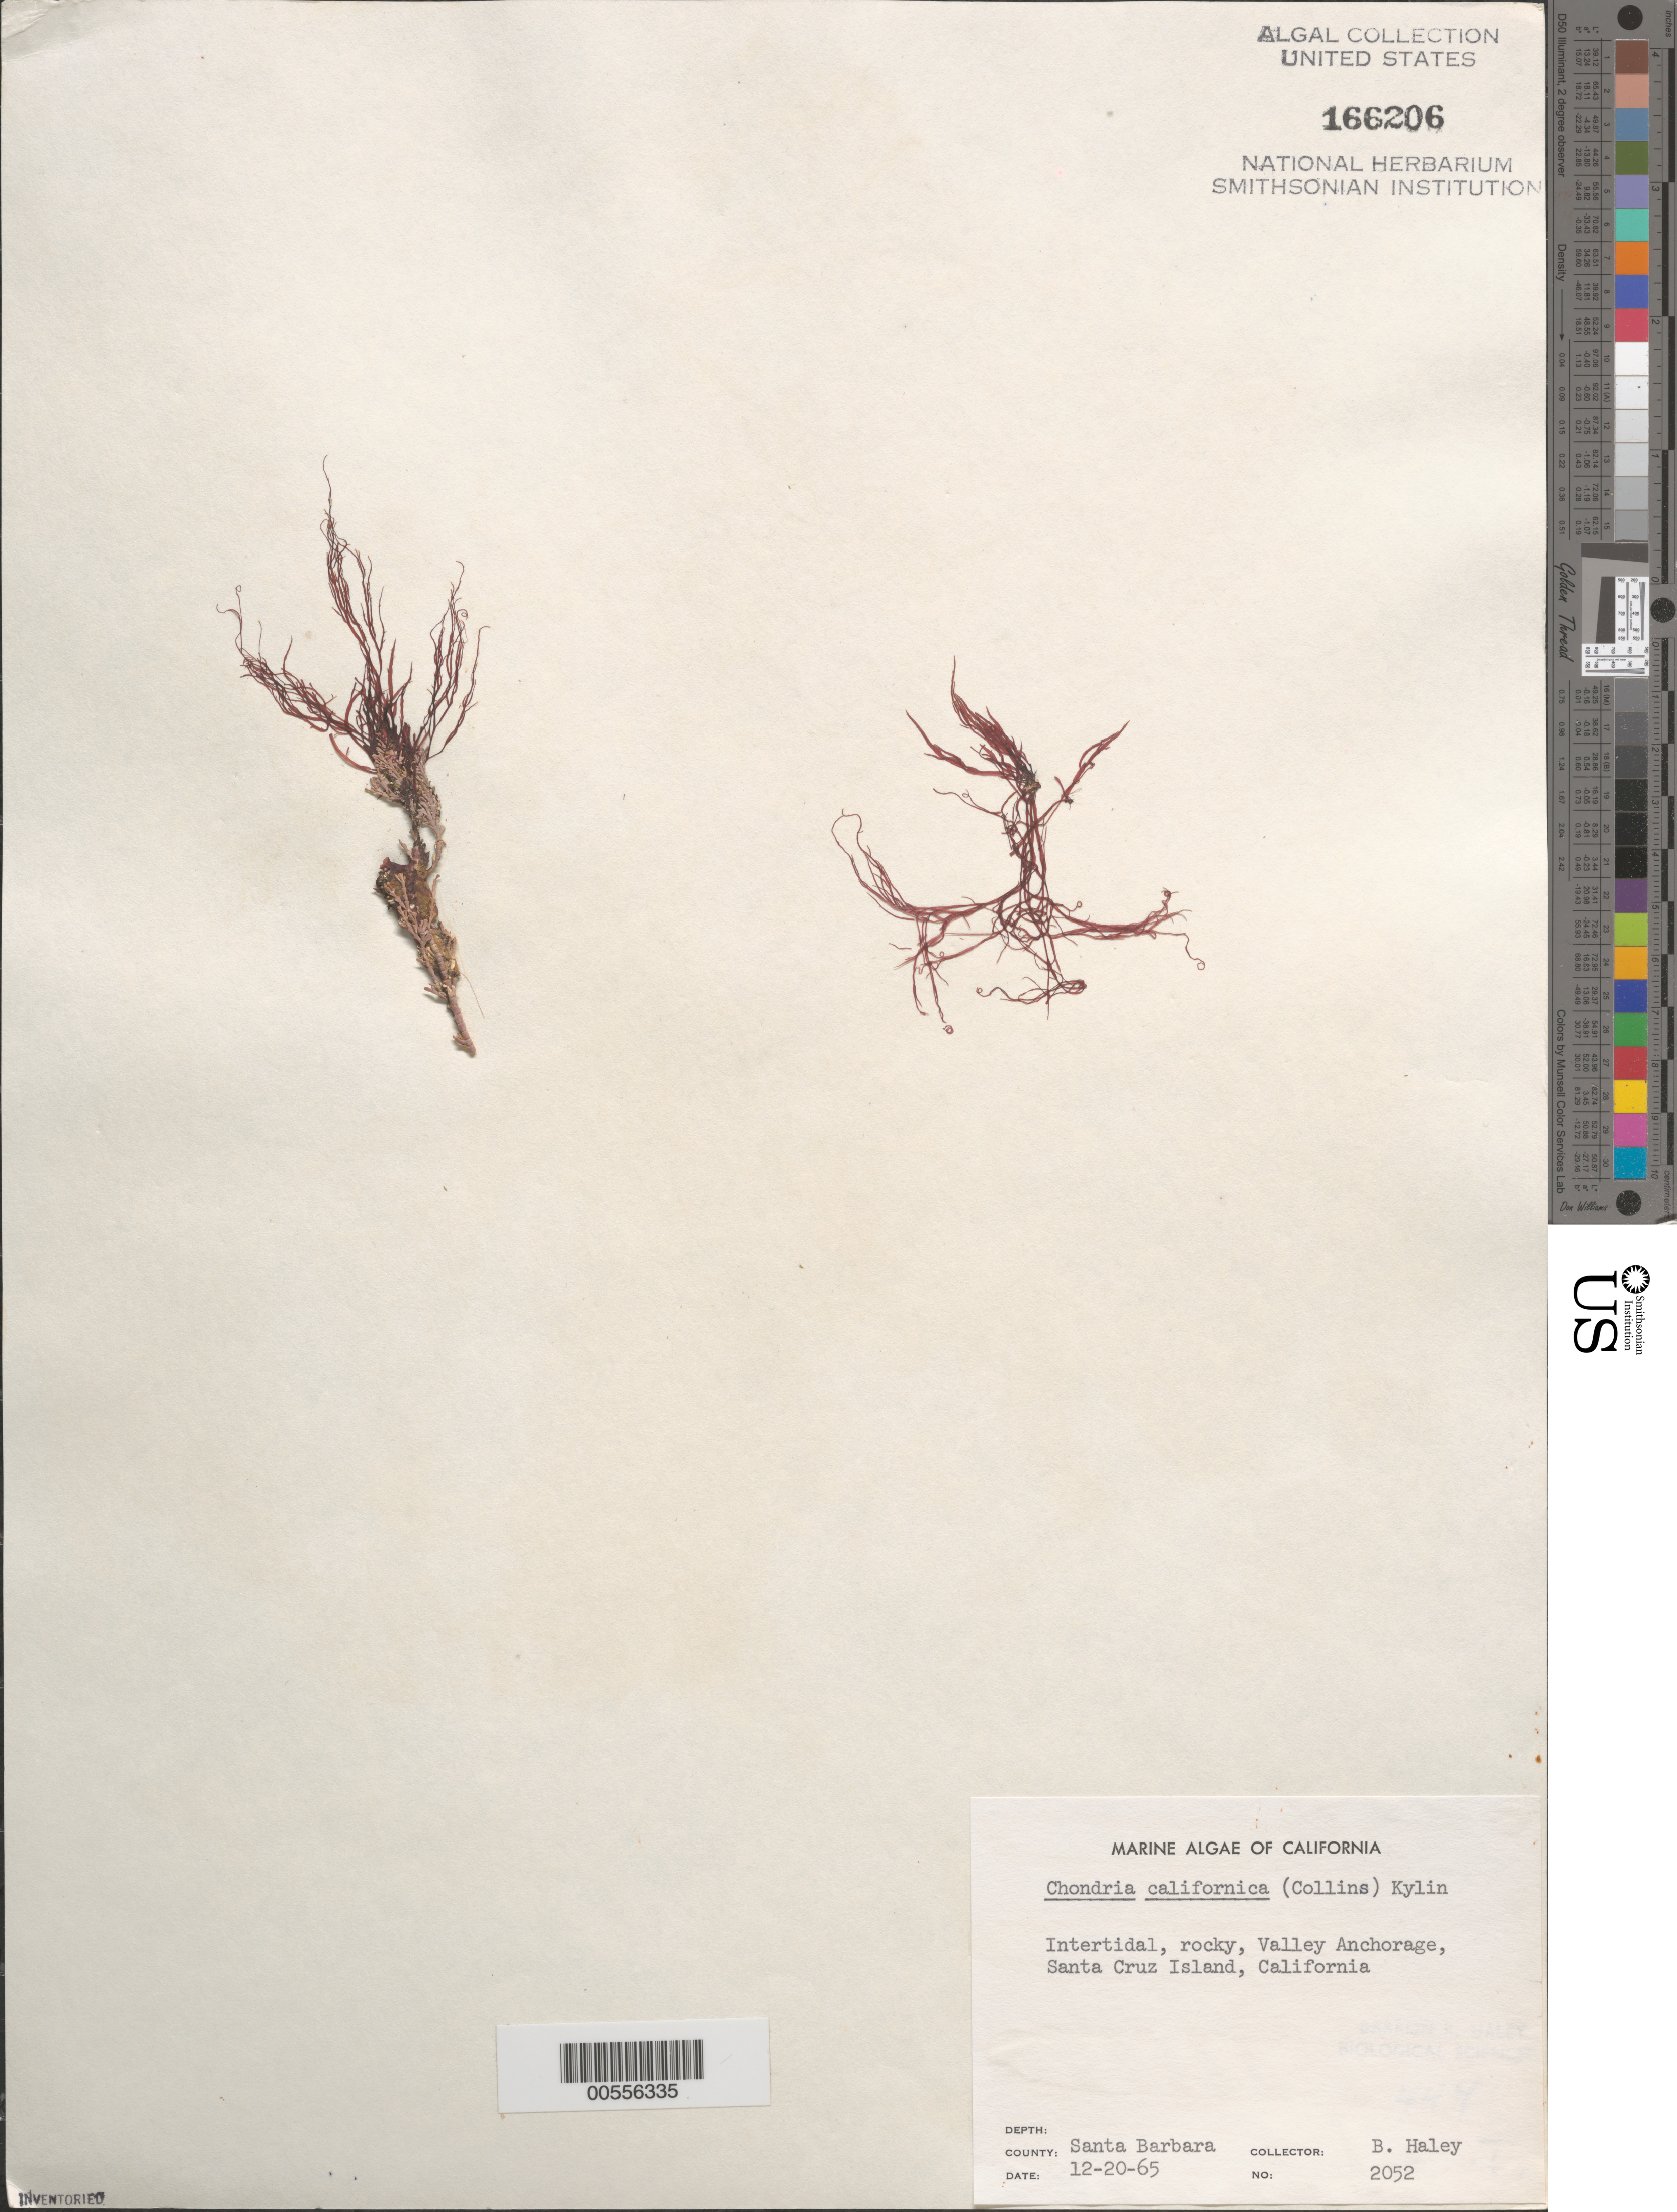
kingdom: Plantae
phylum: Rhodophyta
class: Florideophyceae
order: Ceramiales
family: Rhodomelaceae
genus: Chondria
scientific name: Chondria acrorhizophora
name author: Setch. & N.L. Gardner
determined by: Algae name updating Project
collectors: B. Haley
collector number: Neushul 2052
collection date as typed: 20 Dec 1965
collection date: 1965-12-20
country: United States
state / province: California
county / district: Santa Barbara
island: Santa Cruz Island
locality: Valley Anchorage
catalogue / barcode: US 166206